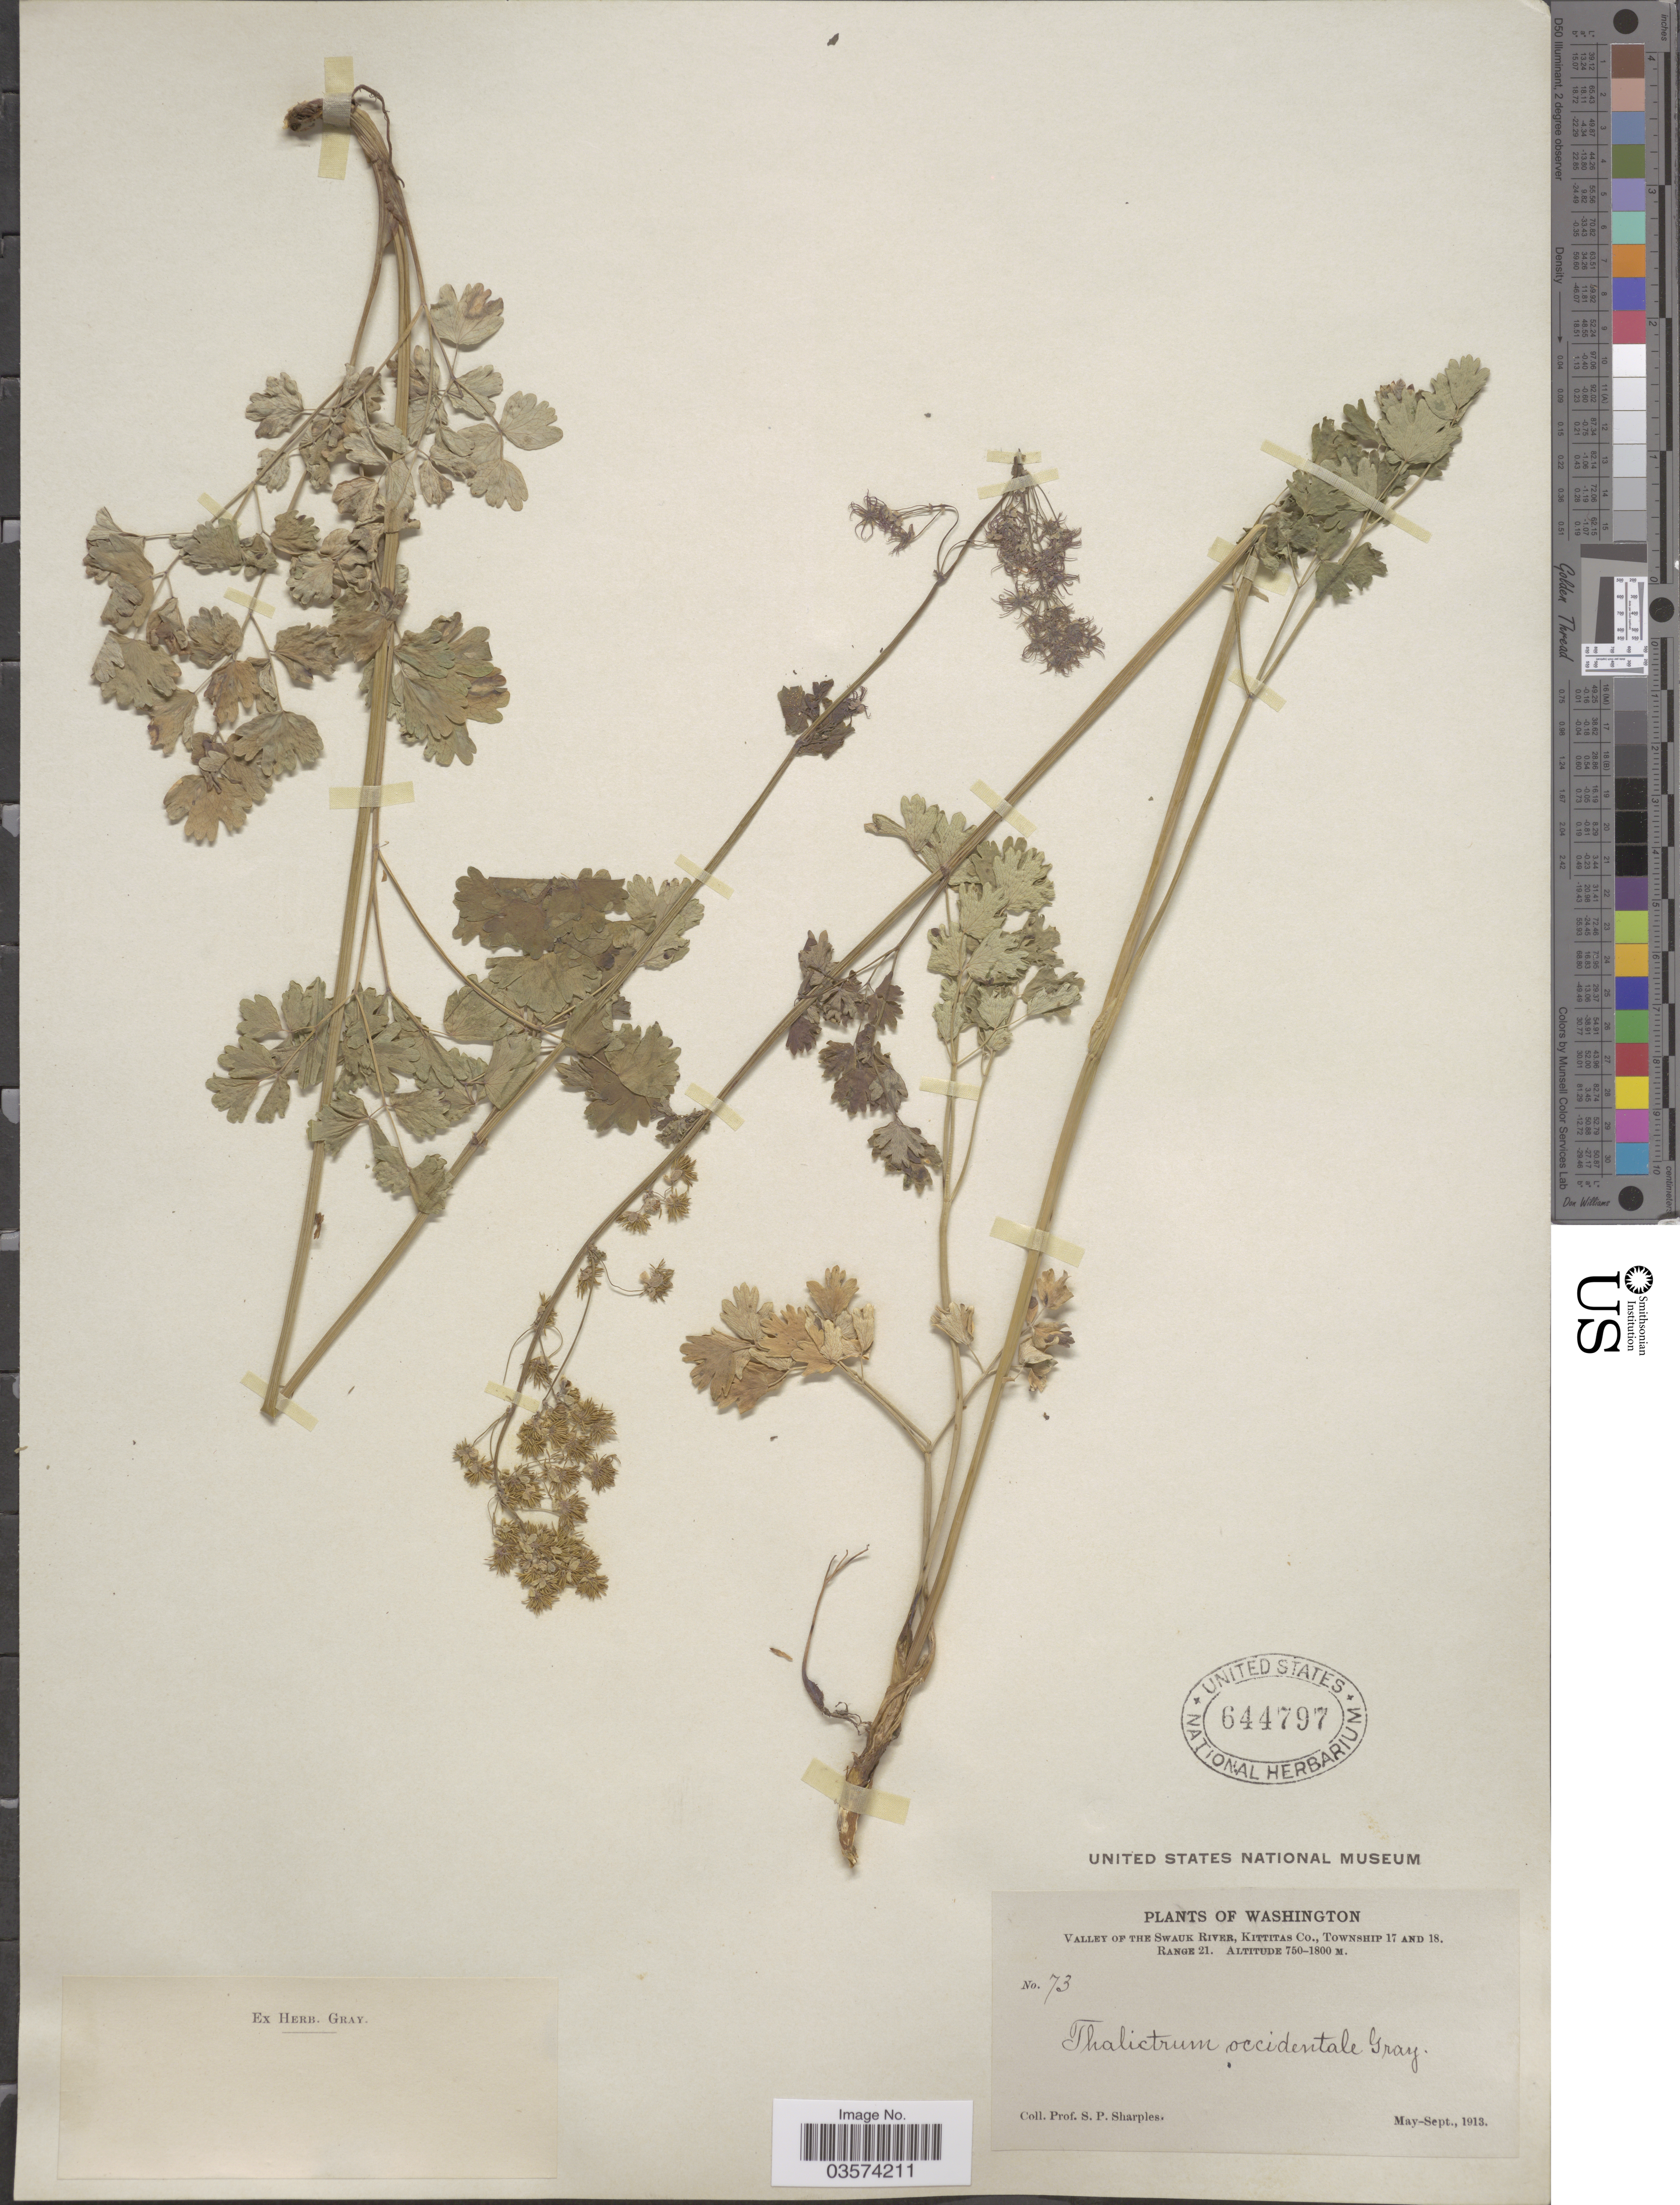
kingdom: Plantae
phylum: Tracheophyta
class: Magnoliopsida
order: Ranunculales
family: Ranunculaceae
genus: Thalictrum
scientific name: Thalictrum occidentale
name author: A. Gray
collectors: S. Sharples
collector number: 73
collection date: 1913-05/1913-09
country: United States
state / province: Washington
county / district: Kittitas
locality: Valley of the Swauk River, Kittitas Co., Township 17 and 18. Range 21.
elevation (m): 750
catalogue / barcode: US 644797